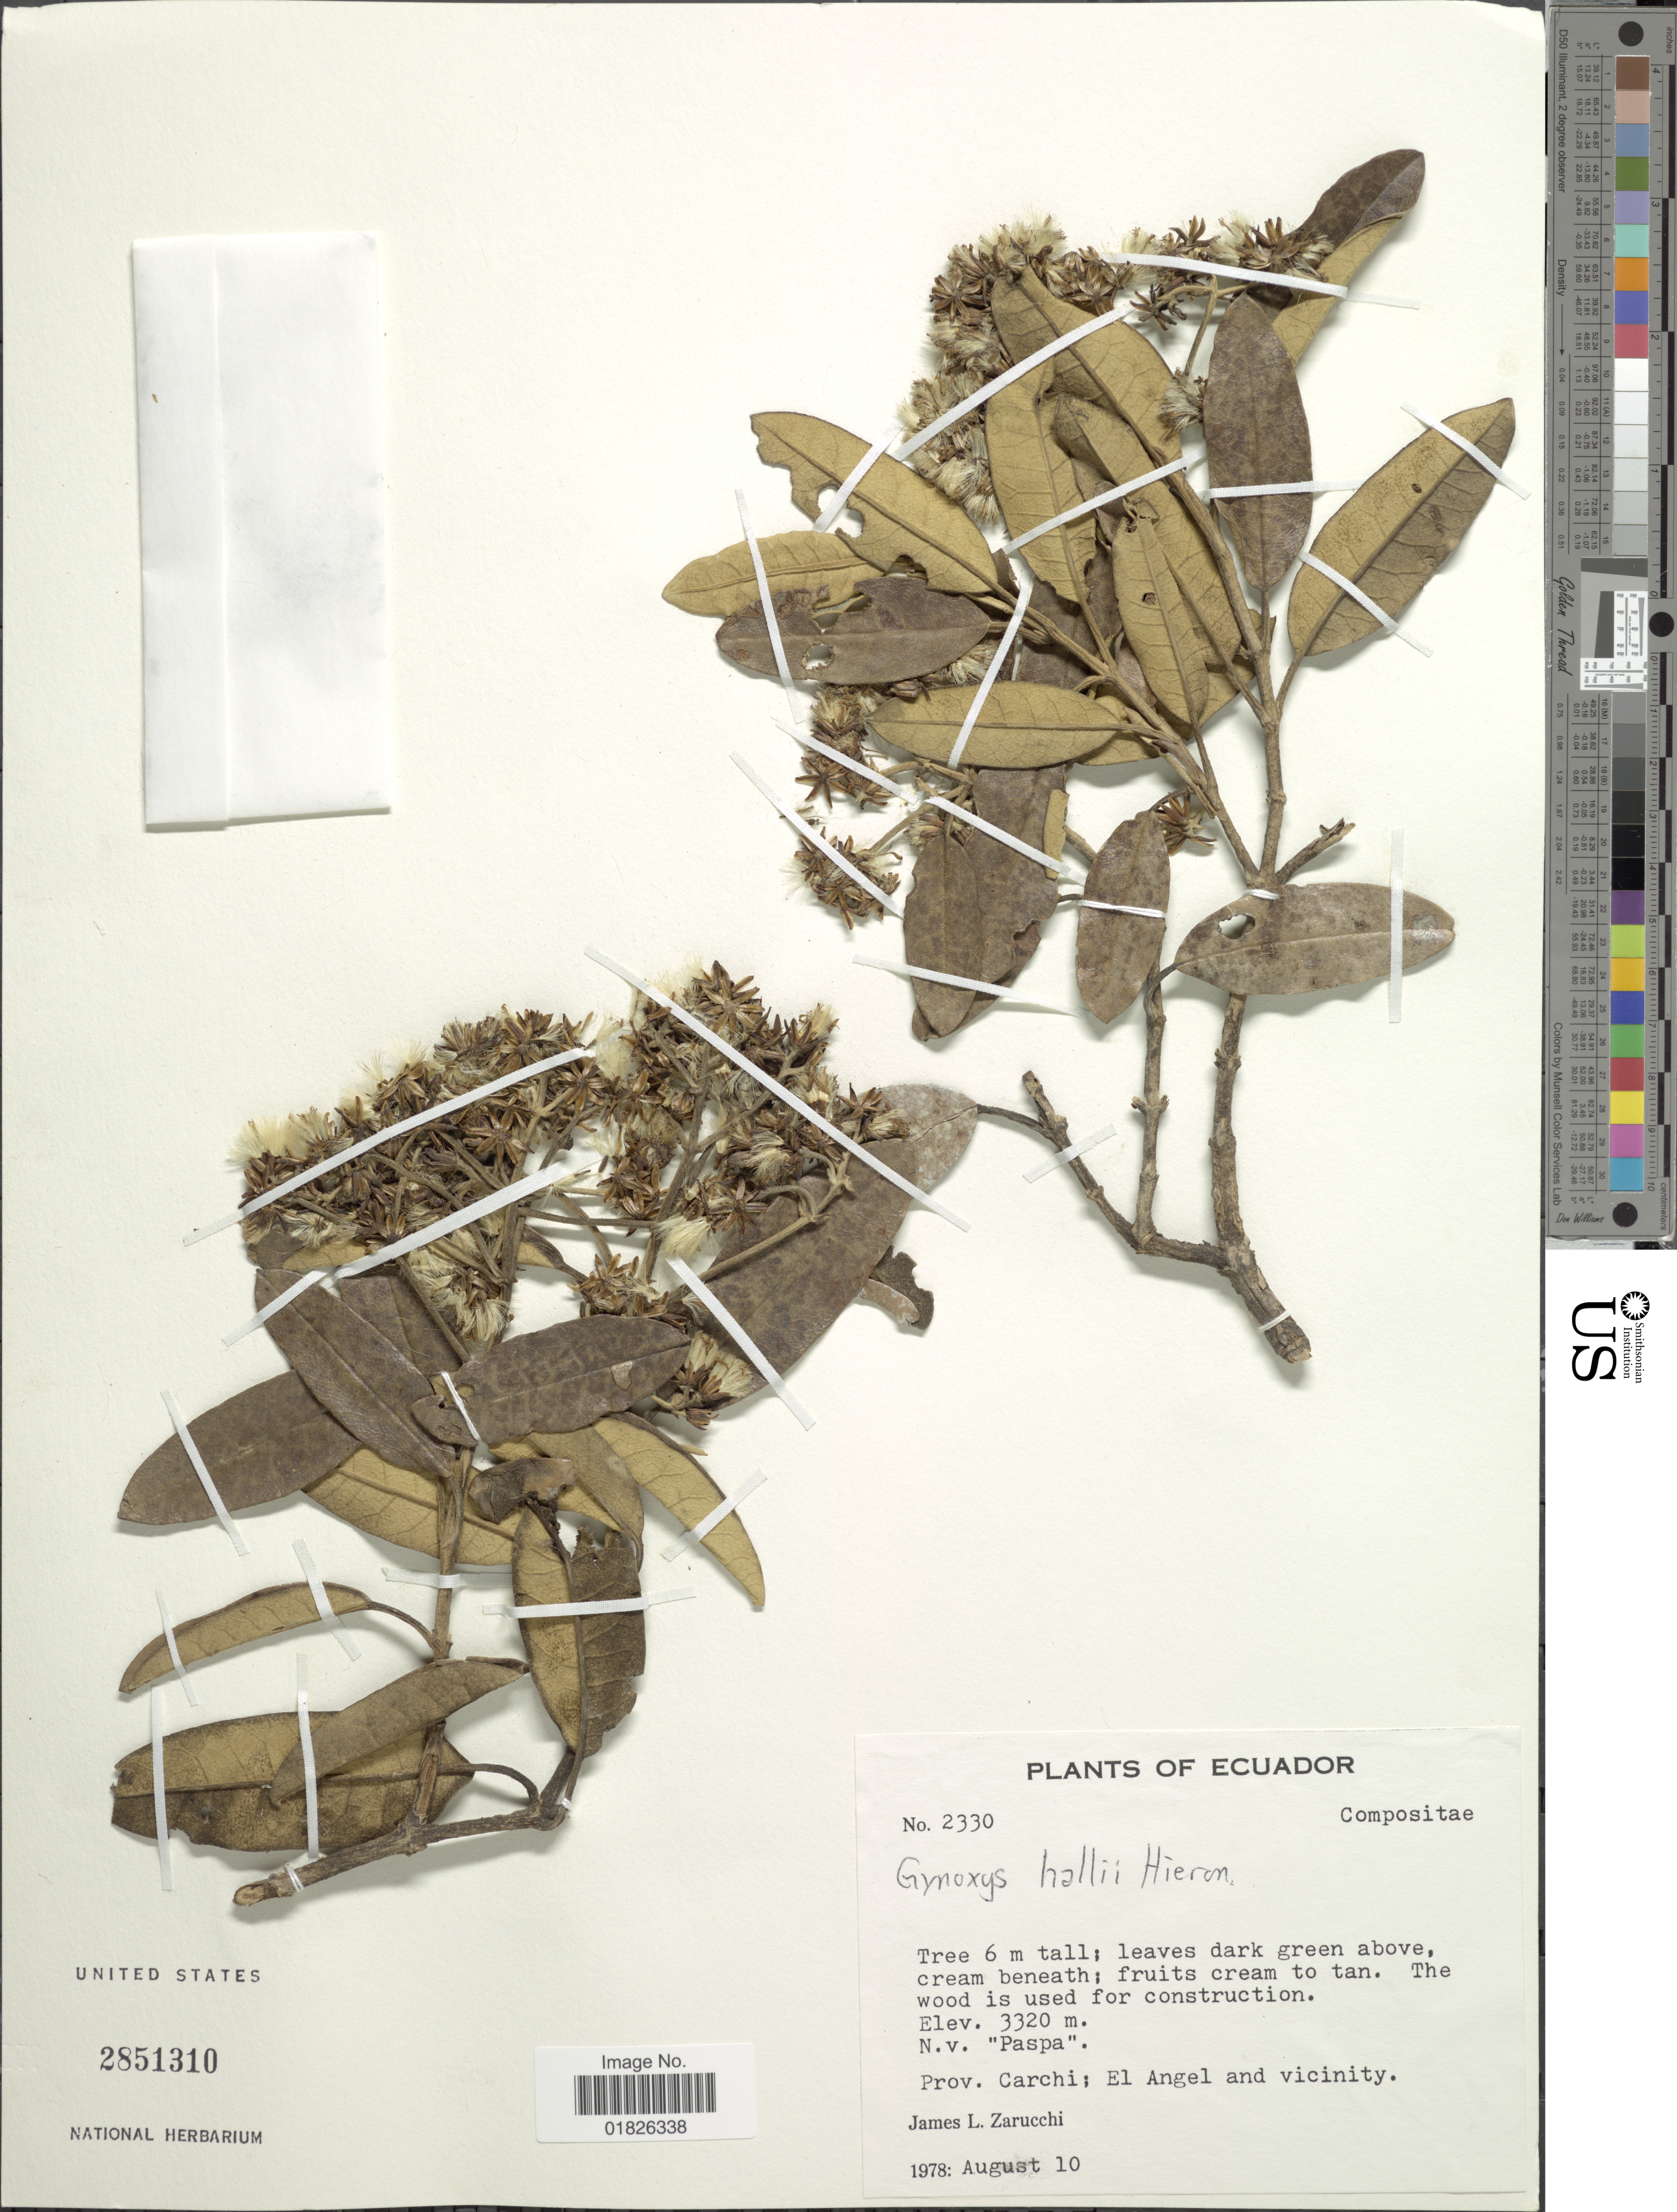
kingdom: Plantae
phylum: Tracheophyta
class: Magnoliopsida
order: Asterales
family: Asteraceae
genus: Gynoxys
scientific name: Gynoxys hallii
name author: Cass.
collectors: J. L. Zarucchi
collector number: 2330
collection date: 1978-08-10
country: Ecuador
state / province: Carchi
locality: El Angel and vicinity.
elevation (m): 3320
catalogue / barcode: US 2851310